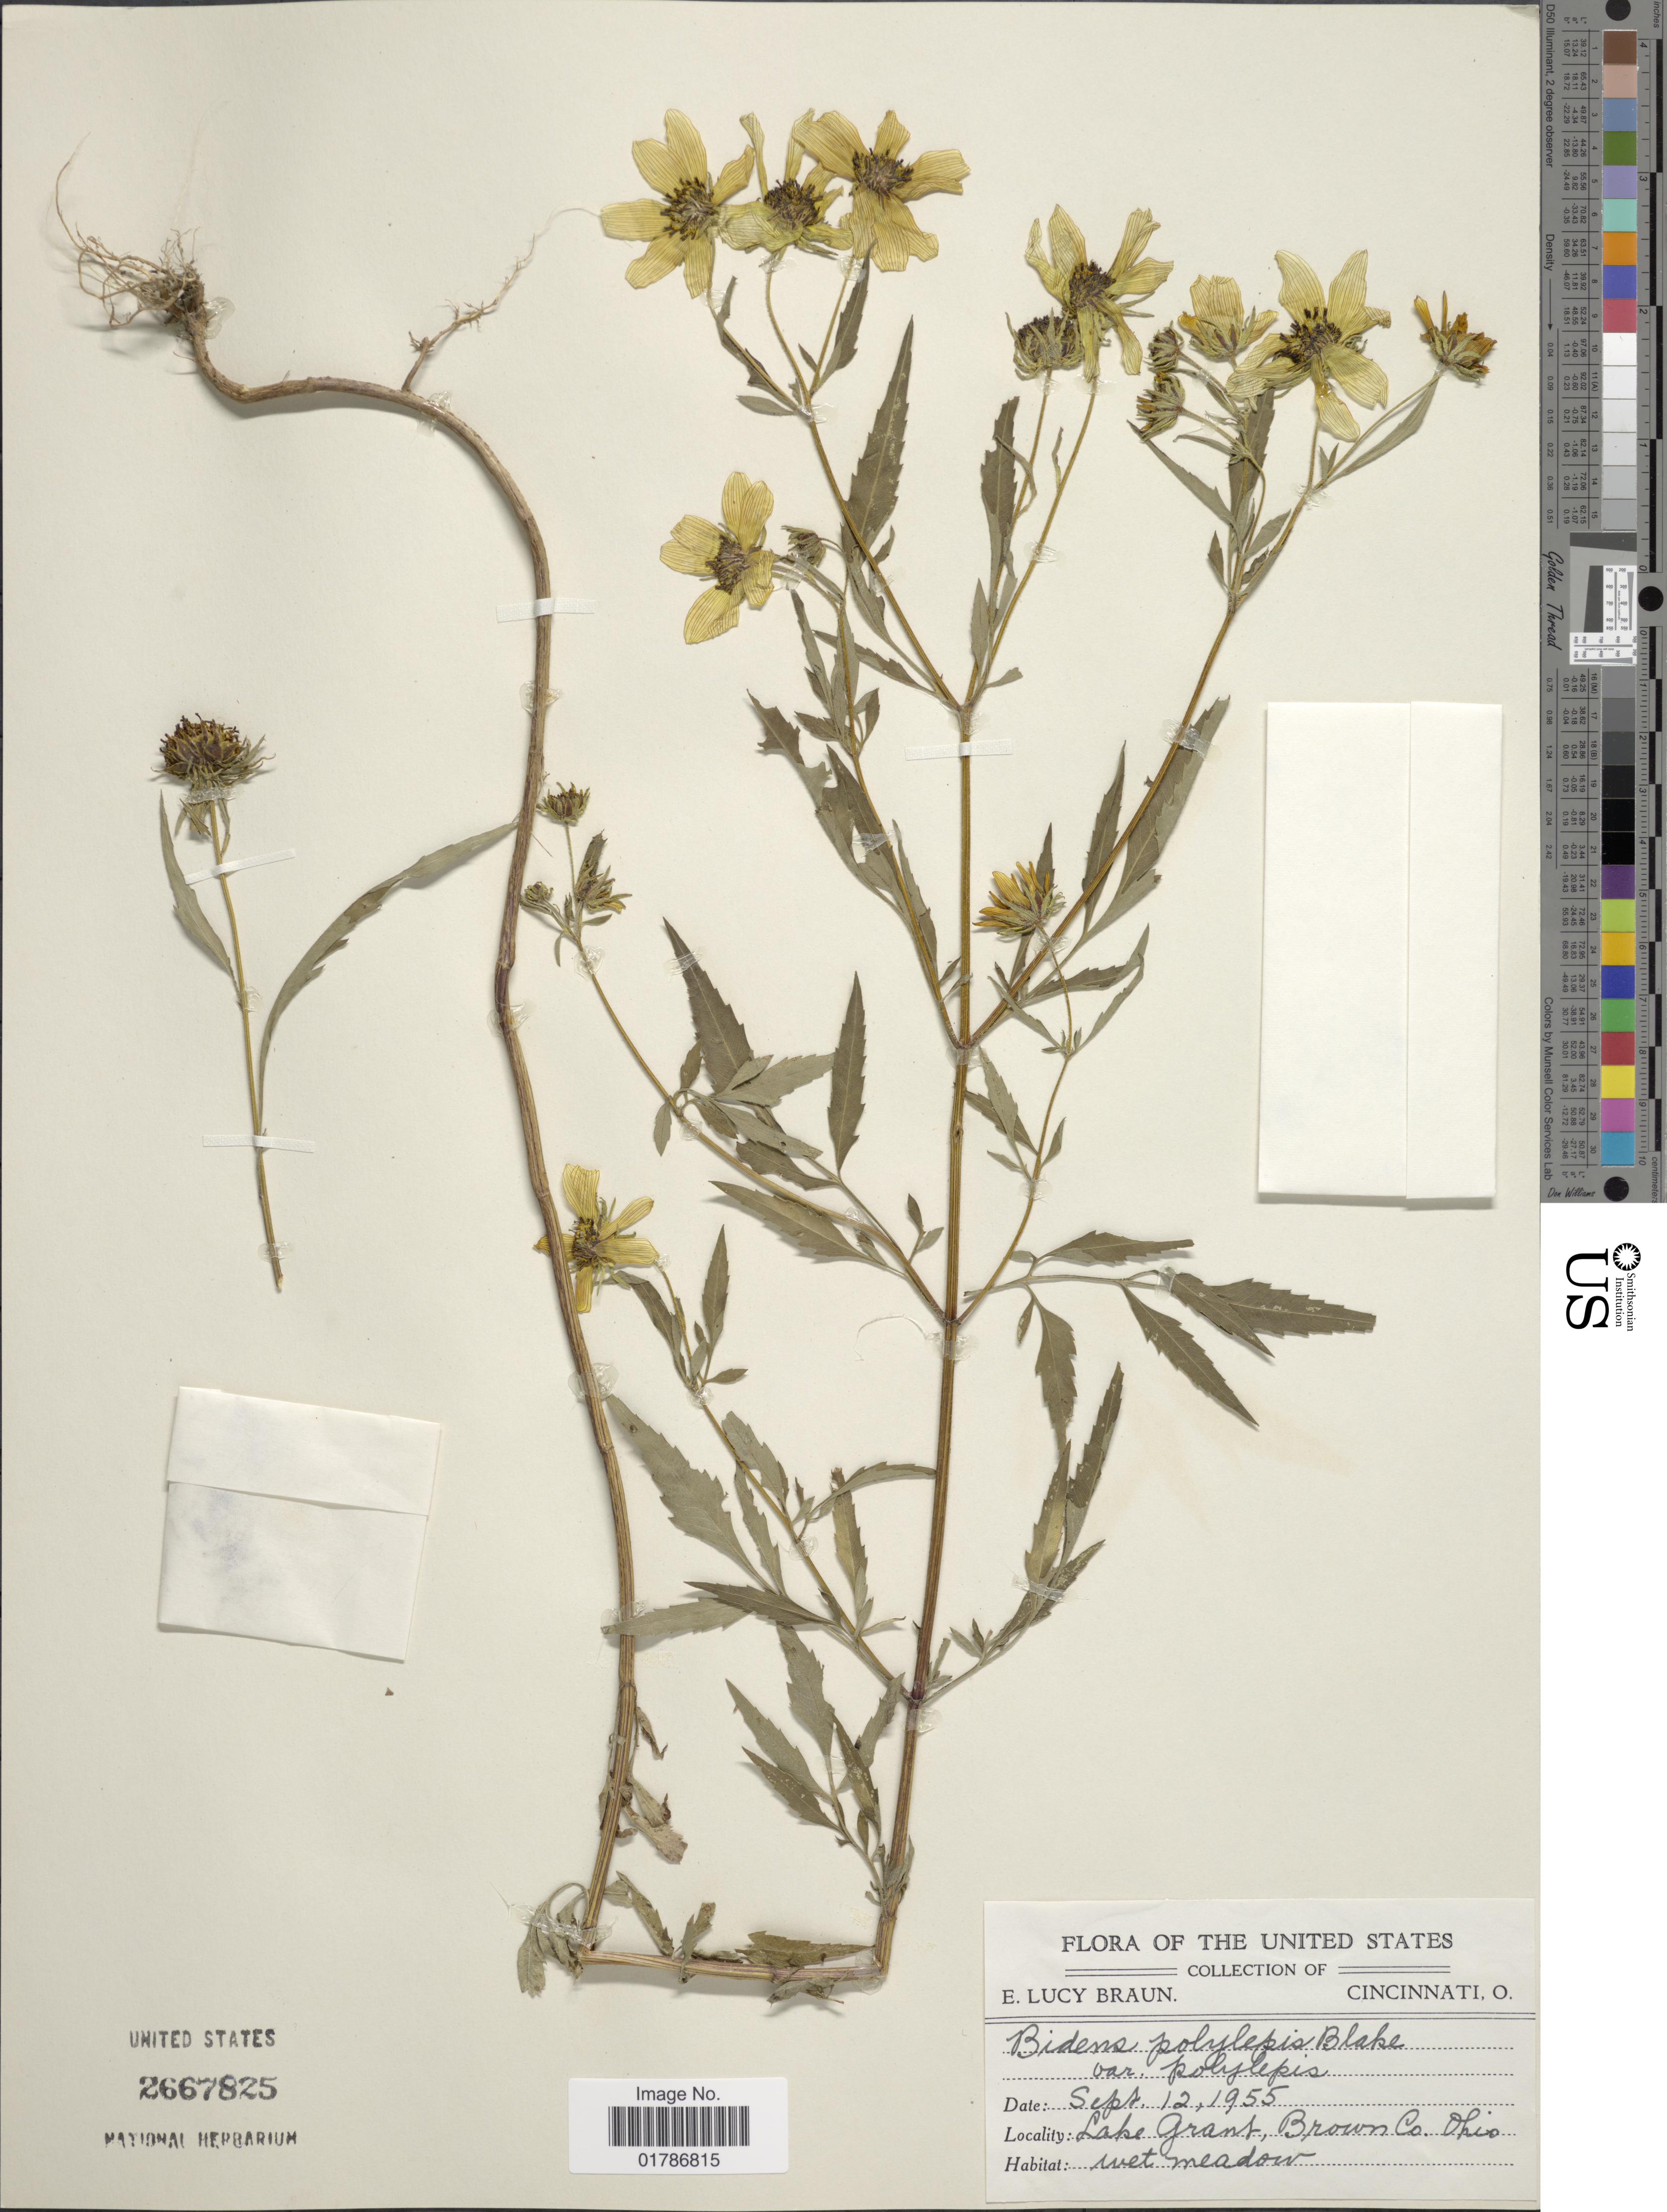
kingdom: Plantae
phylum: Tracheophyta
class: Magnoliopsida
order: Asterales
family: Asteraceae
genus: Bidens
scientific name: Bidens polylepis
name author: S.F. Blake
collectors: E. L. Braun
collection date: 1955-09-12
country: United States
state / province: Ohio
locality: Lake Grant, Brown Co., Ohio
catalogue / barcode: US 2667825